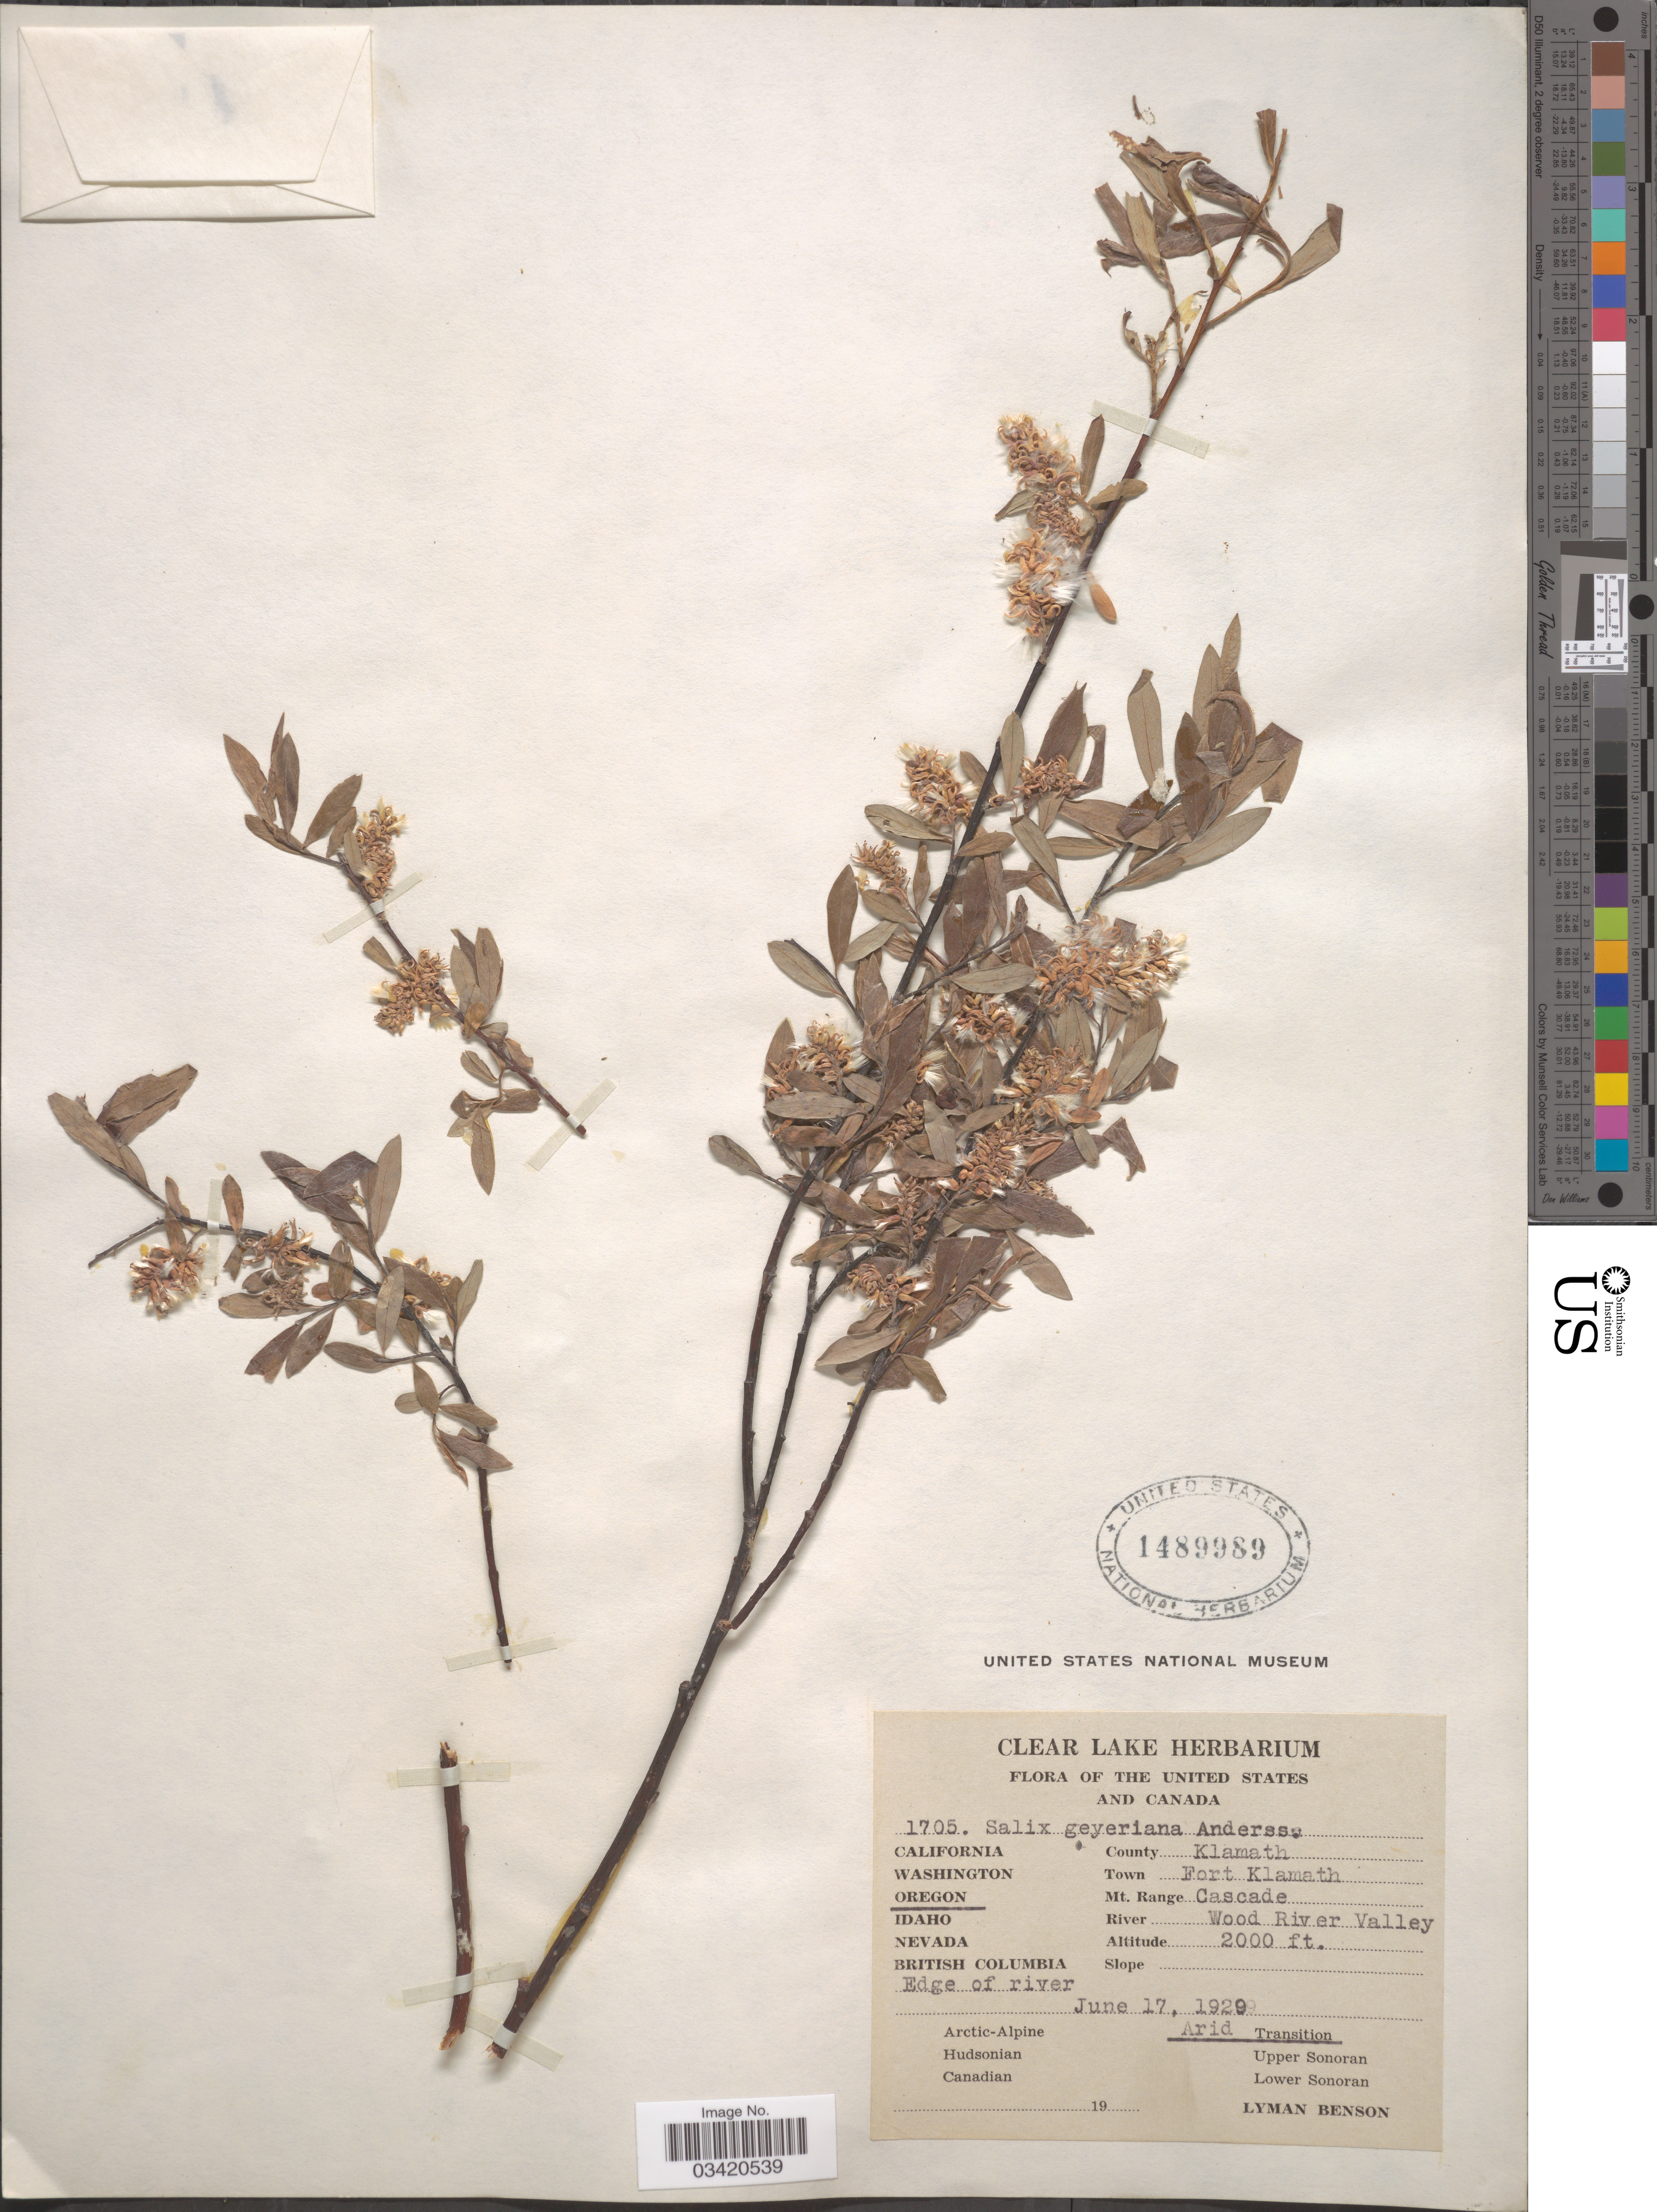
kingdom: Plantae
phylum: Tracheophyta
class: Magnoliopsida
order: Malpighiales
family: Salicaceae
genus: Salix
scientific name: Salix geyeriana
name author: Andersson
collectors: L. D. Benson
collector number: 1705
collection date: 1929-06-17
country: United States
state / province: Oregon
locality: County Klamath. Town Forth Klamath. Mt. Range Cascade. River Wood River Valley. Edge of river. Arid Transition.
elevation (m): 610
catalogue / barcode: US 1489989